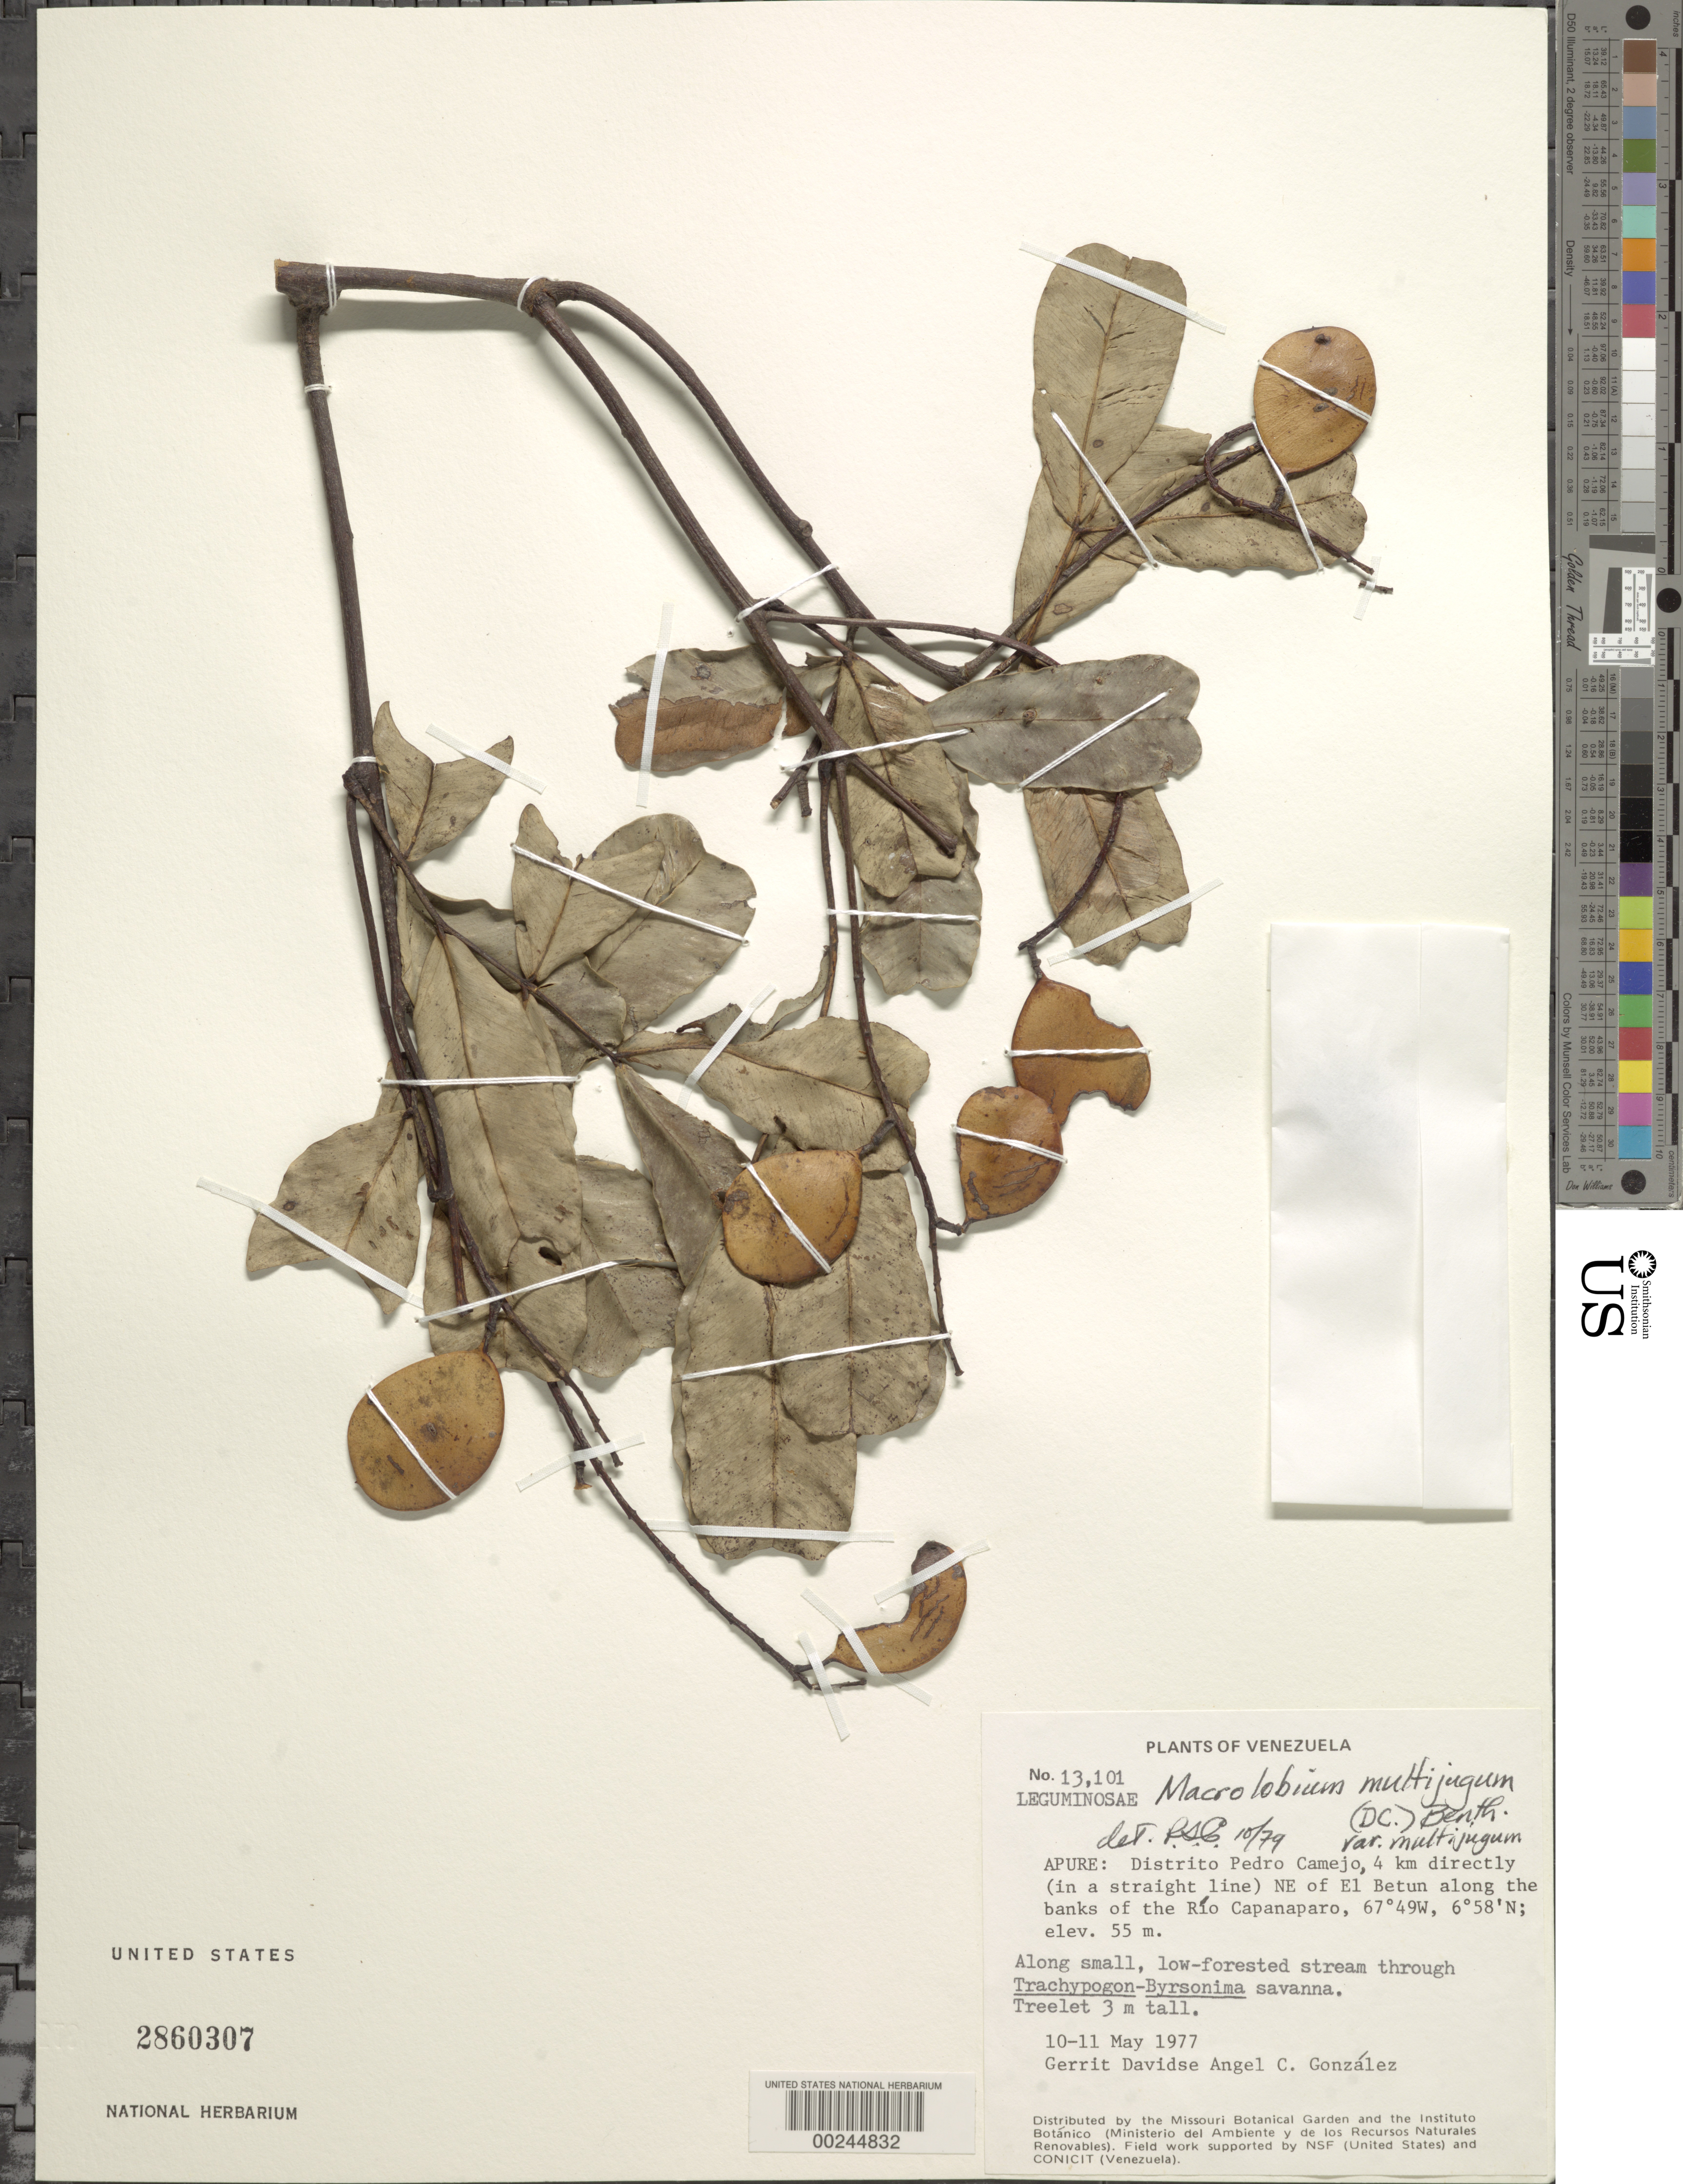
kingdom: Plantae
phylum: Tracheophyta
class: Magnoliopsida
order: Fabales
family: Fabaceae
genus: Macrolobium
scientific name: Macrolobium multijugum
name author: (DC.) Benth.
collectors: G. Davidse & A. C. González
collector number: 13101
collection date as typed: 10 May 1977 to 11 May 1977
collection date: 1977-05-10/1977-05-11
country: Venezuela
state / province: Apure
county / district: Pedro Camejo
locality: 4 km directly (in a straight line ne of el betun along the banks of the rio capanaparo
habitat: Along small, low forested stream through savanna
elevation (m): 55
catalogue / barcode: US 2860307